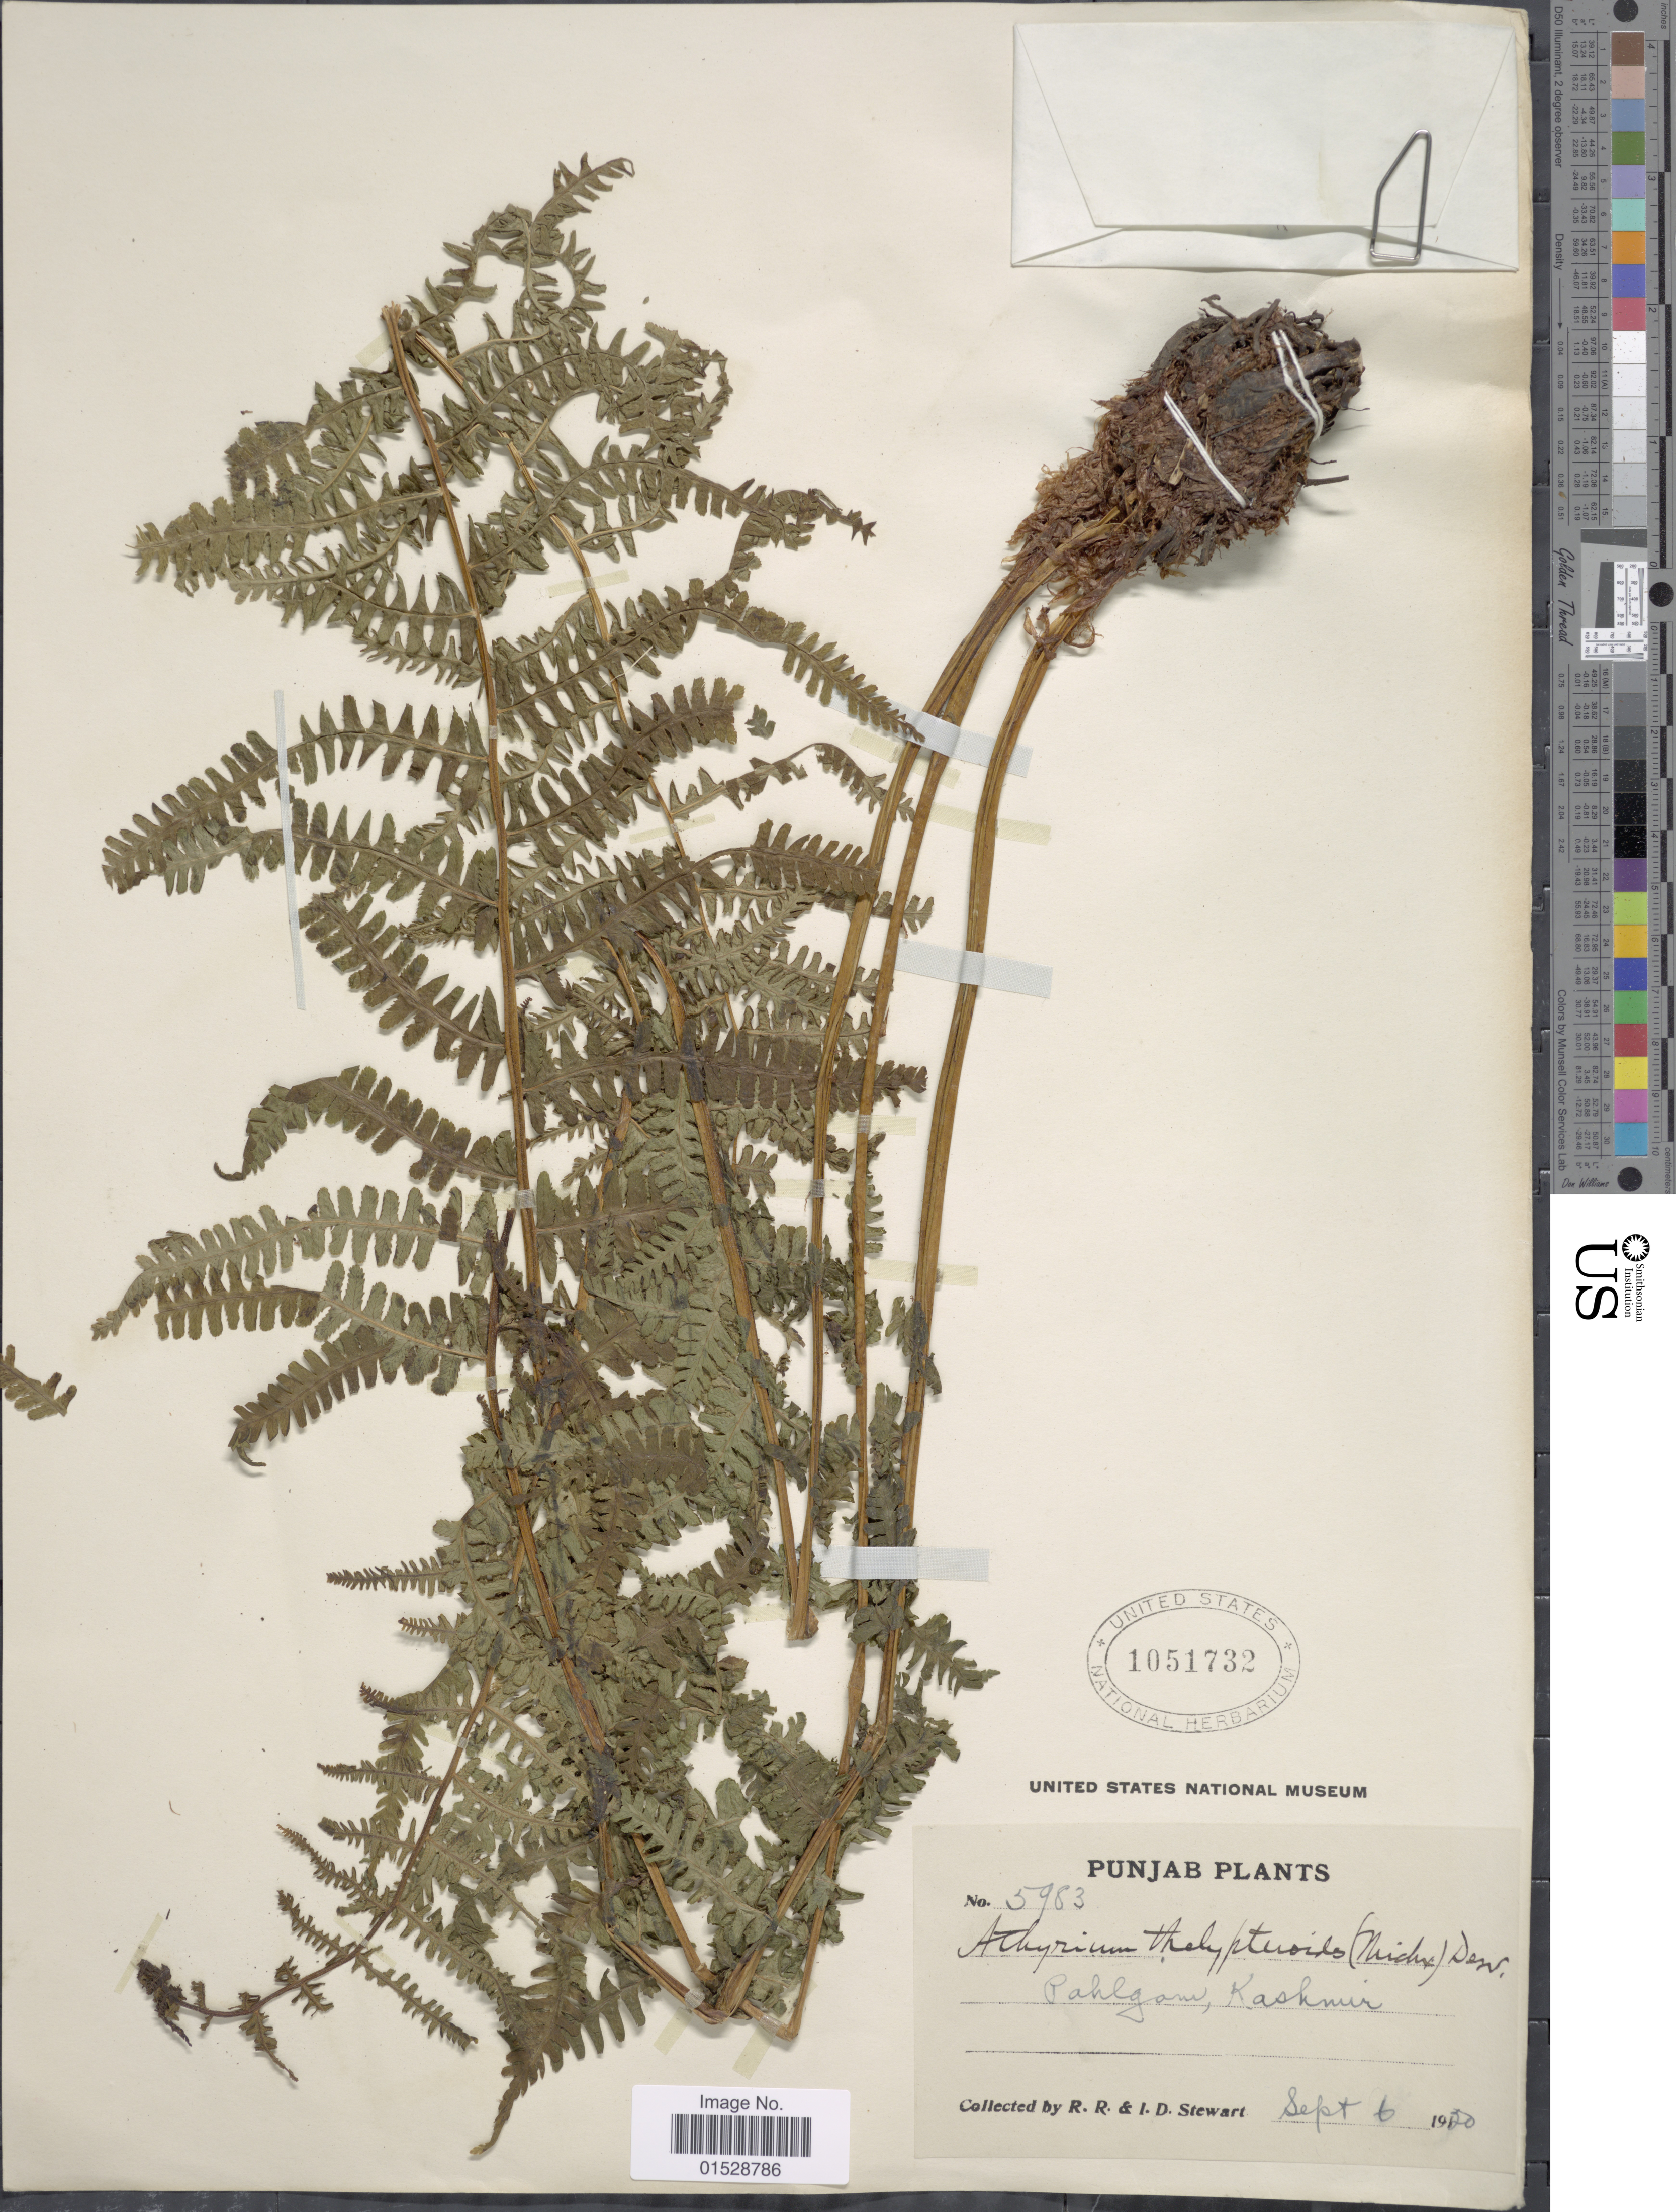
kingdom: Plantae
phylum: Tracheophyta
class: Polypodiopsida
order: Polypodiales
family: Athyriaceae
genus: Deparia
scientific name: Deparia acrostichoides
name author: (Sw.) M. Kato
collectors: R. R. Stewart & I. Stewart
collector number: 5983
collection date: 1950-09-06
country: India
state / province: Punjab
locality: Punjab, Pahlgam, Kashmir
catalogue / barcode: US 1051732